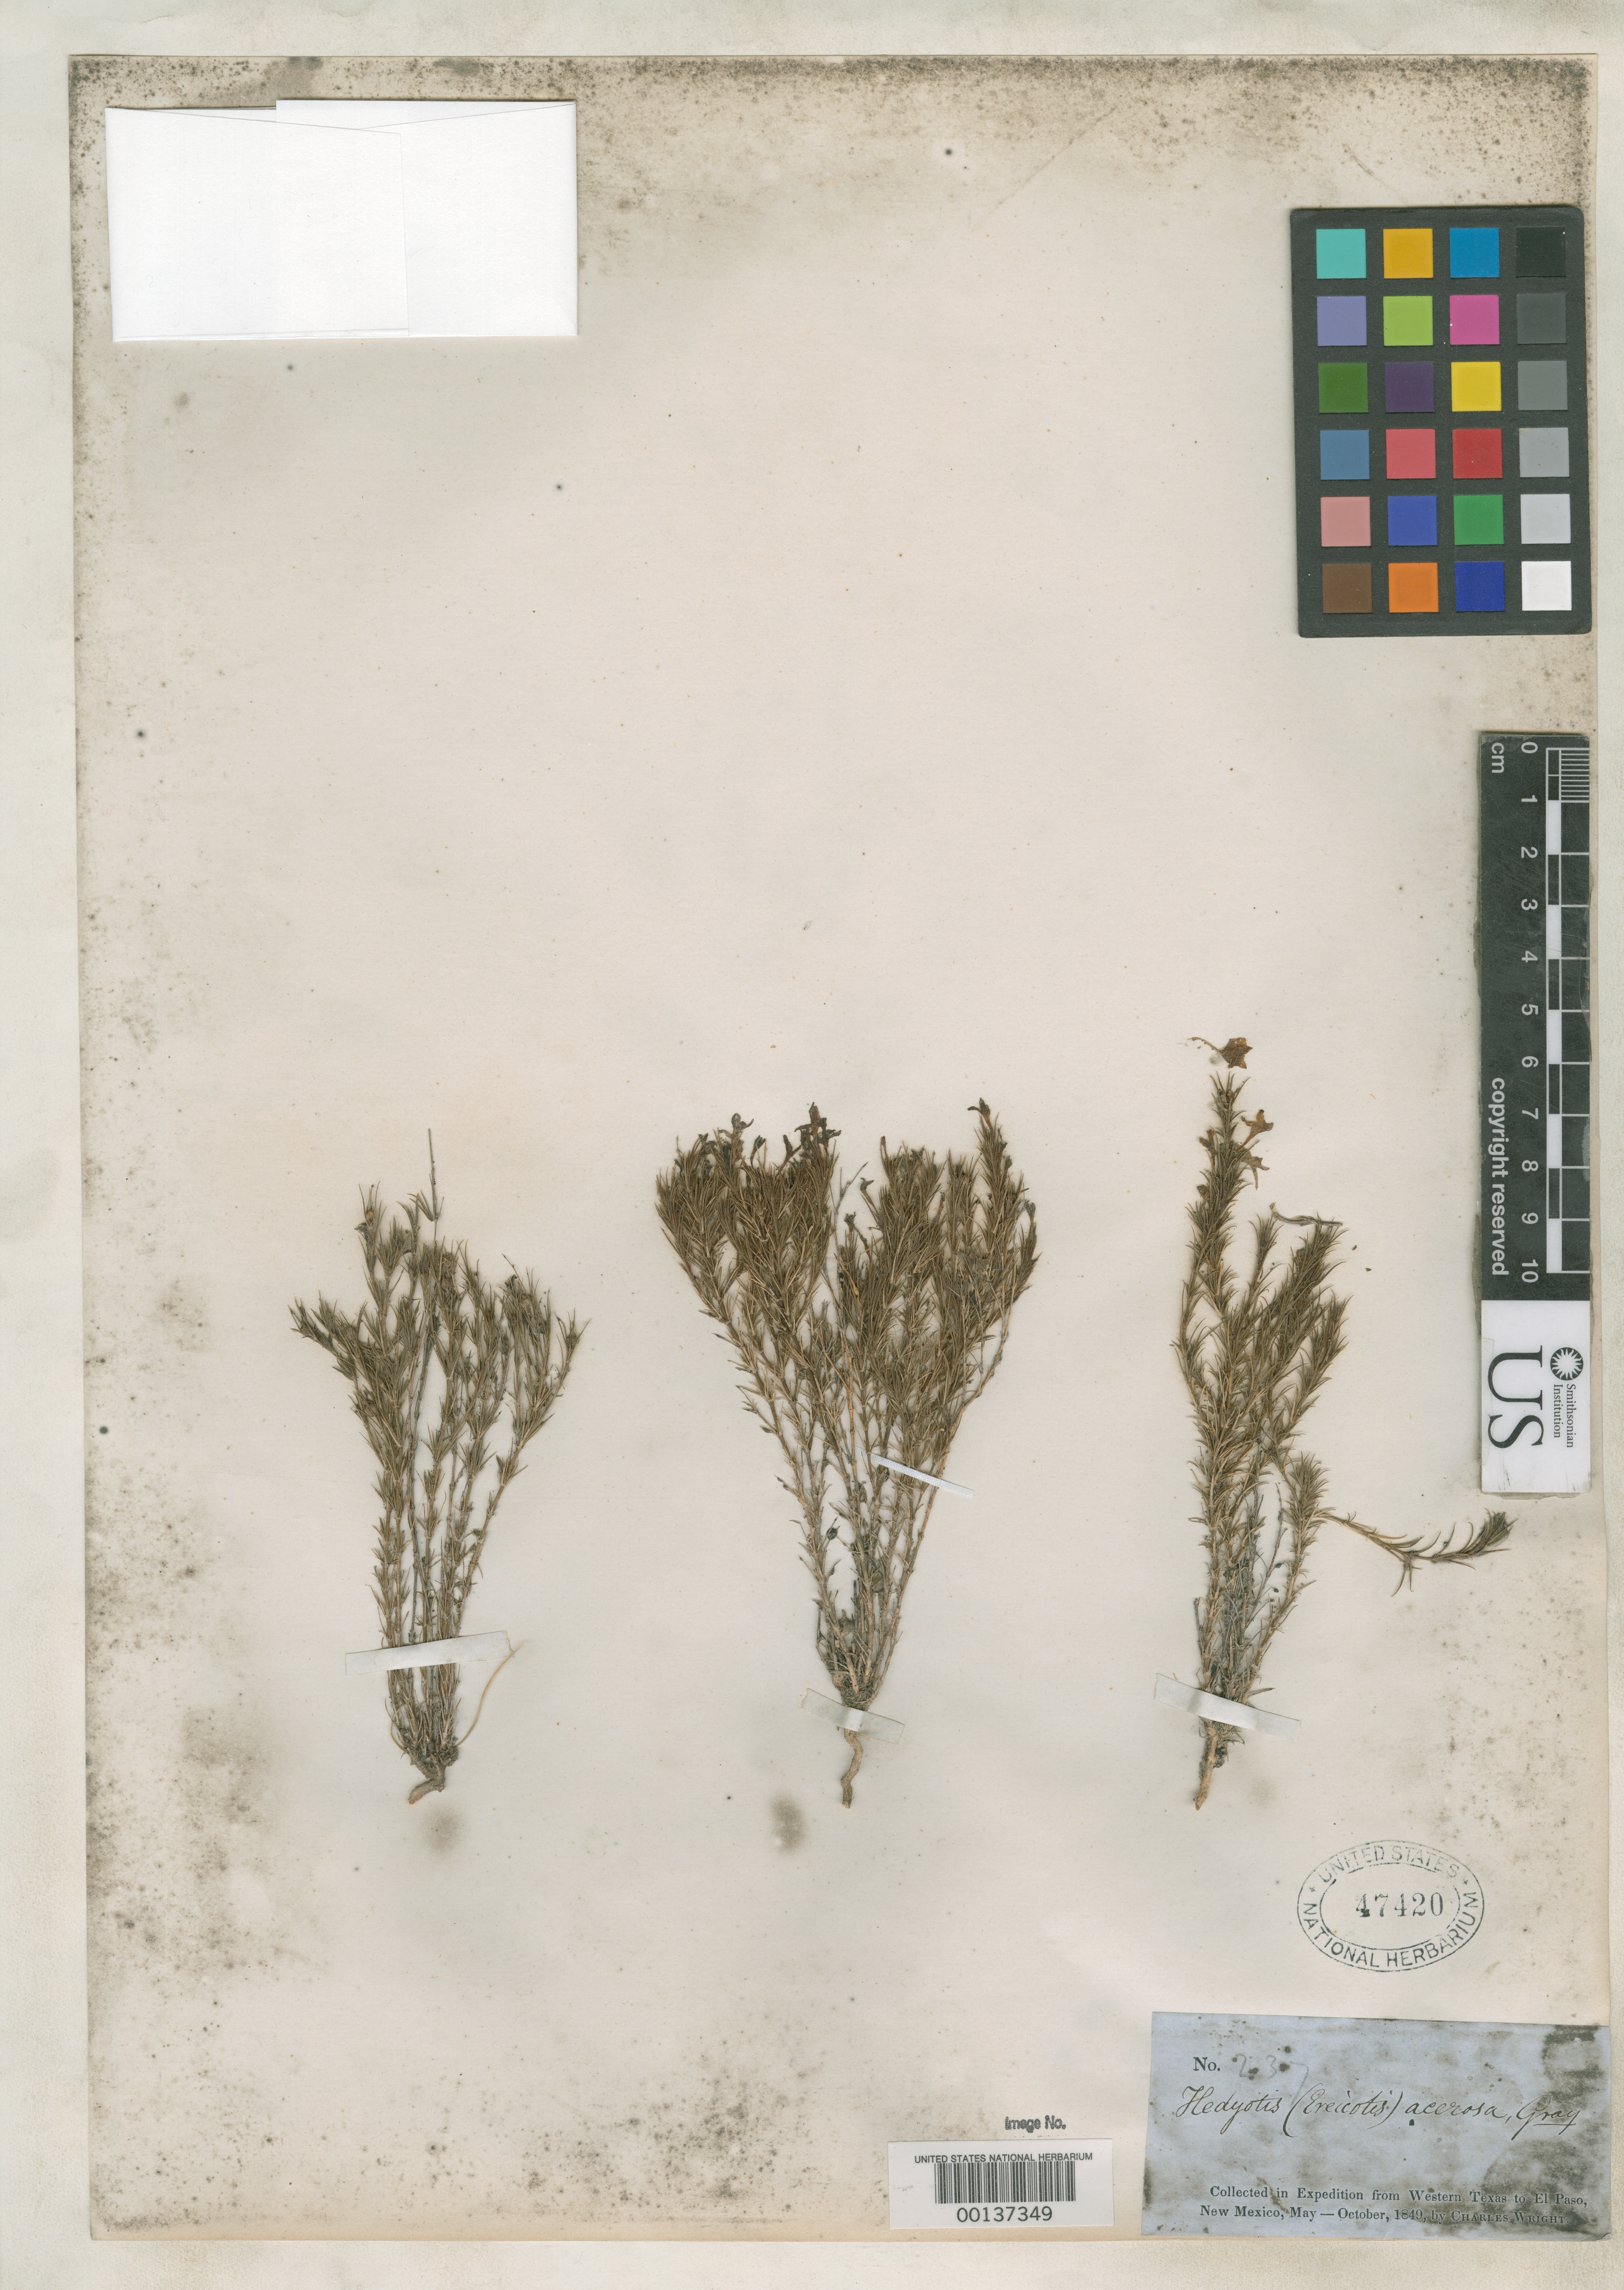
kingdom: Plantae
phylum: Tracheophyta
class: Magnoliopsida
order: Gentianales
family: Rubiaceae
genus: Hedyotis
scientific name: Hedyotis acerosa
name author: A. Gray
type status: Type Collection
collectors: C. Wright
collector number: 237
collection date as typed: Jun 1849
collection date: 1849-06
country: United States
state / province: Texas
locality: Western Texas to El Paso.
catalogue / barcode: US 47420